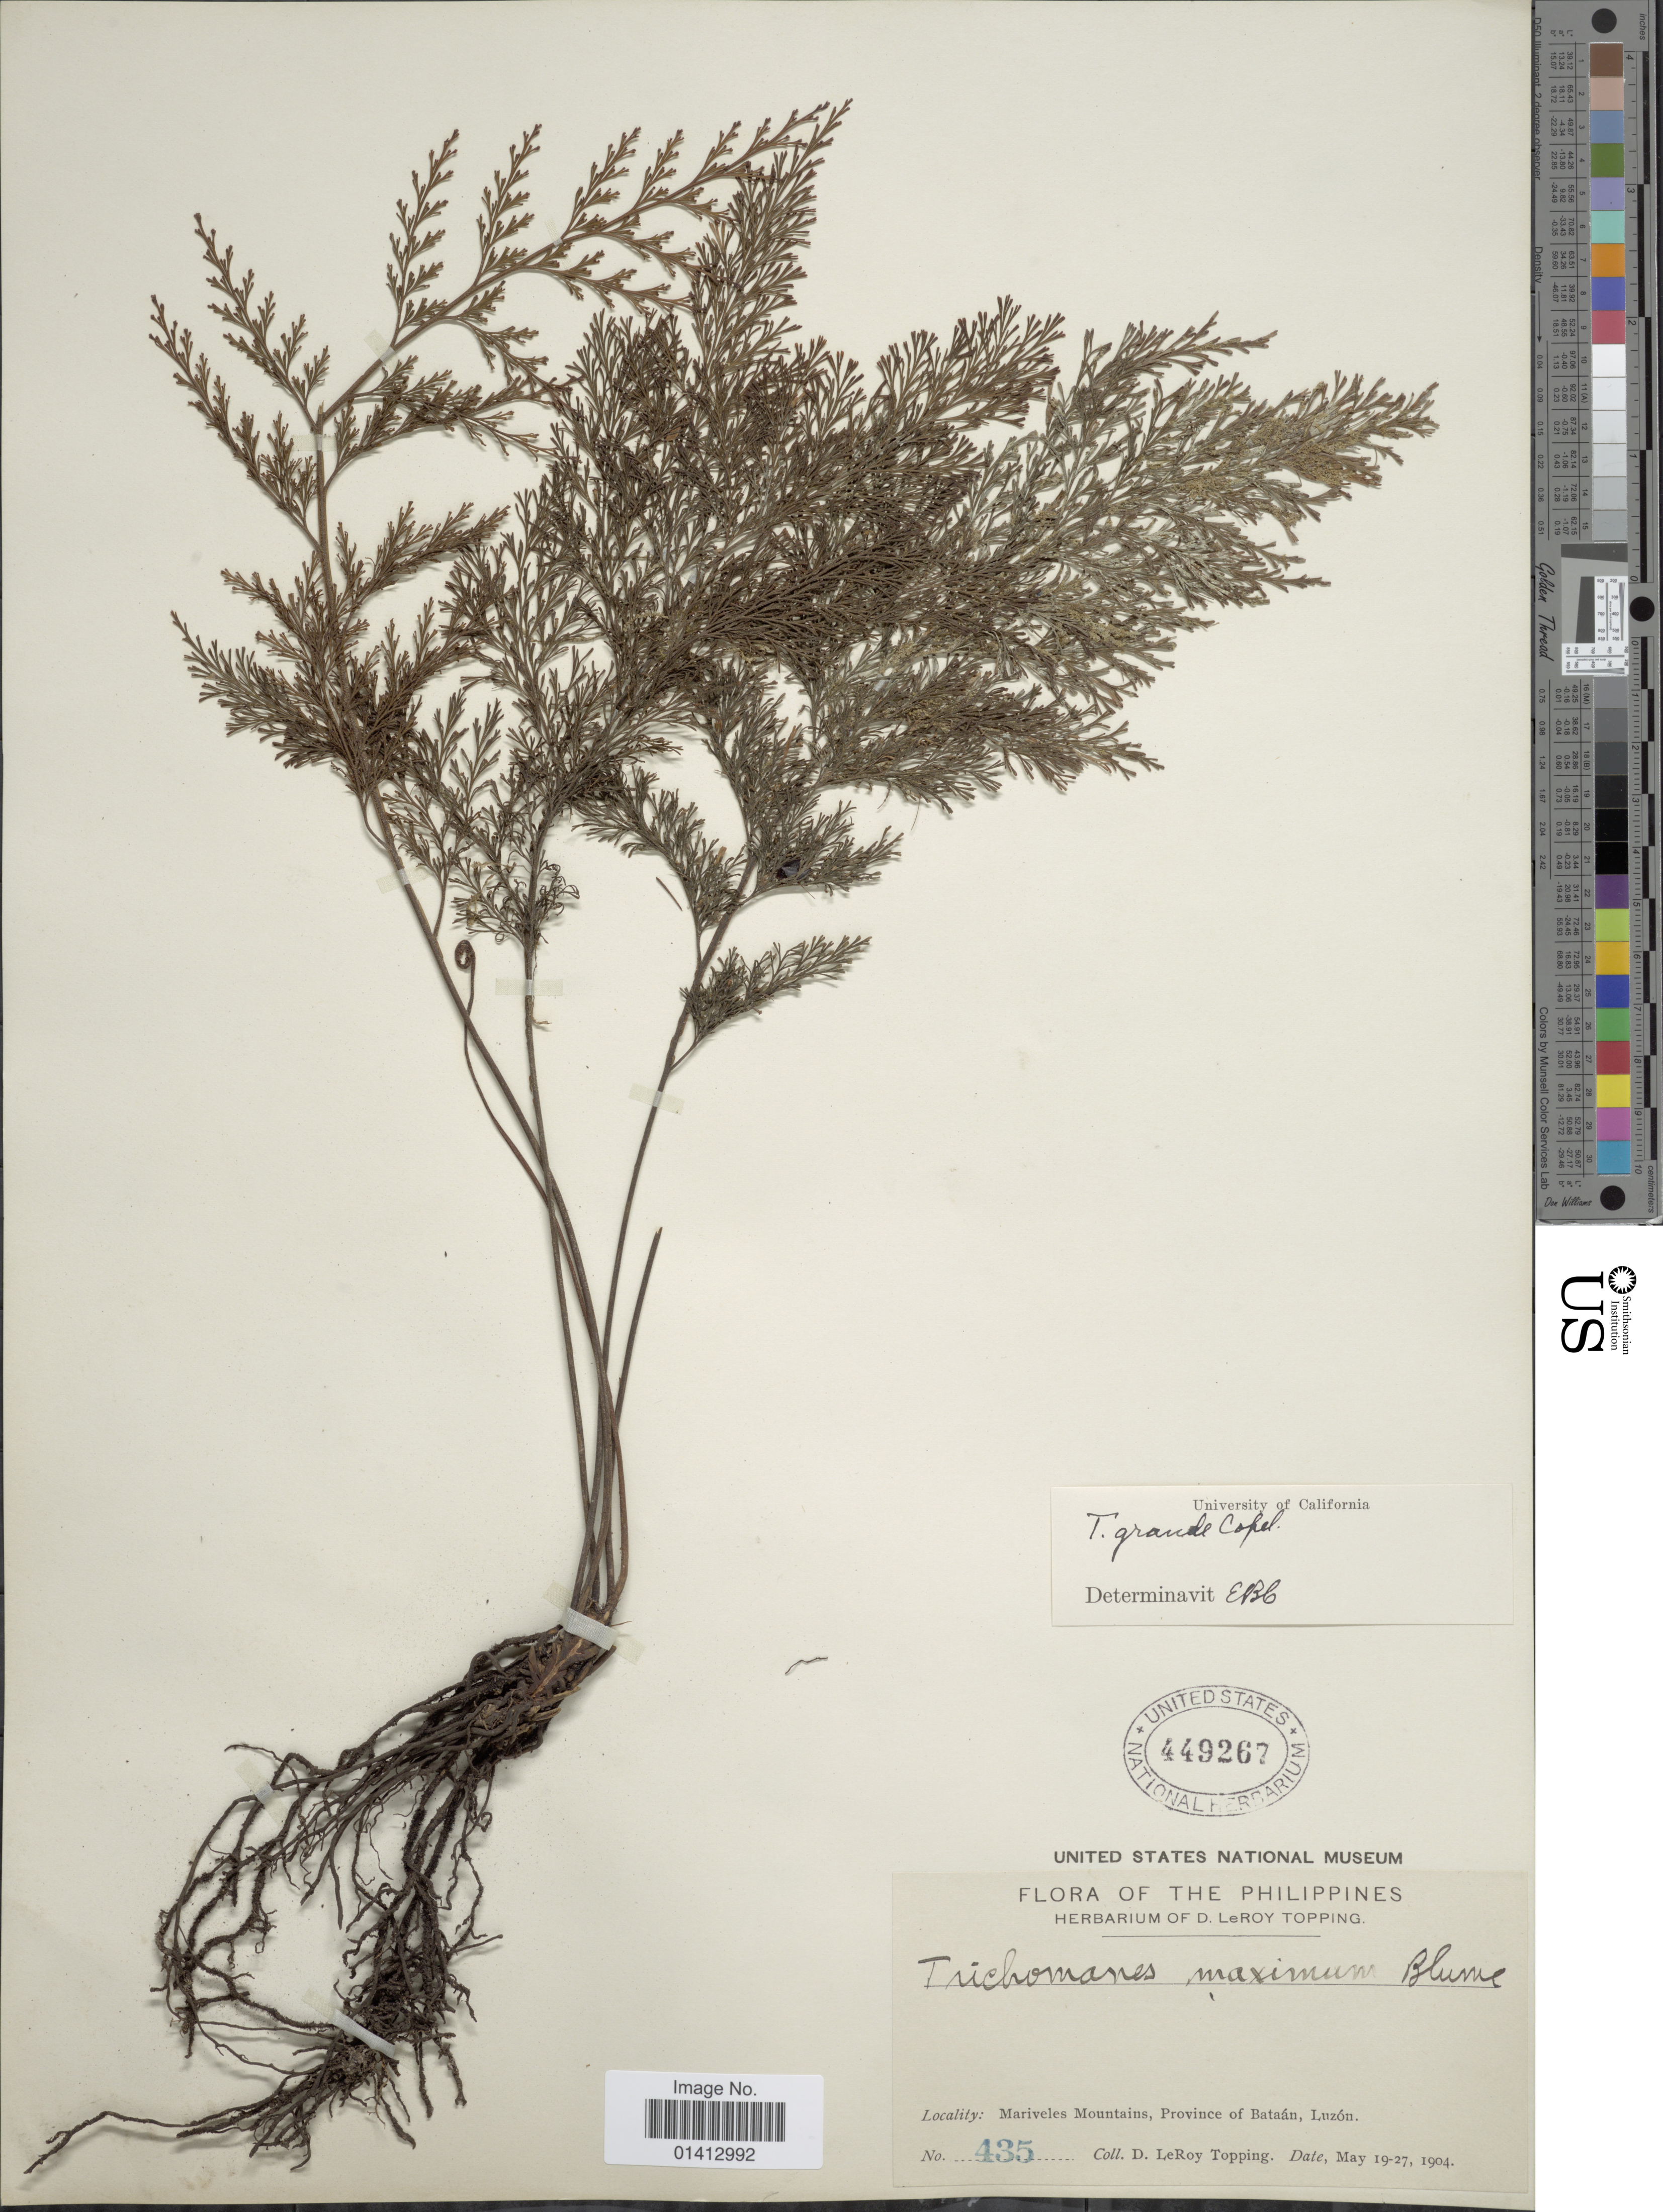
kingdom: Plantae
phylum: Tracheophyta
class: Polypodiopsida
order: Hymenophyllales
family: Hymenophyllaceae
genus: Crepidomanes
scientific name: Crepidomanes grande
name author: (Copel.) Ebihara & K. Iwats.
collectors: D. L. Topping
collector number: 435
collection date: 1904-05-19/1904-05-27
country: Philippines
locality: Mariveles Mountains, Province of Bataan, Luzon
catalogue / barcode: US 449267